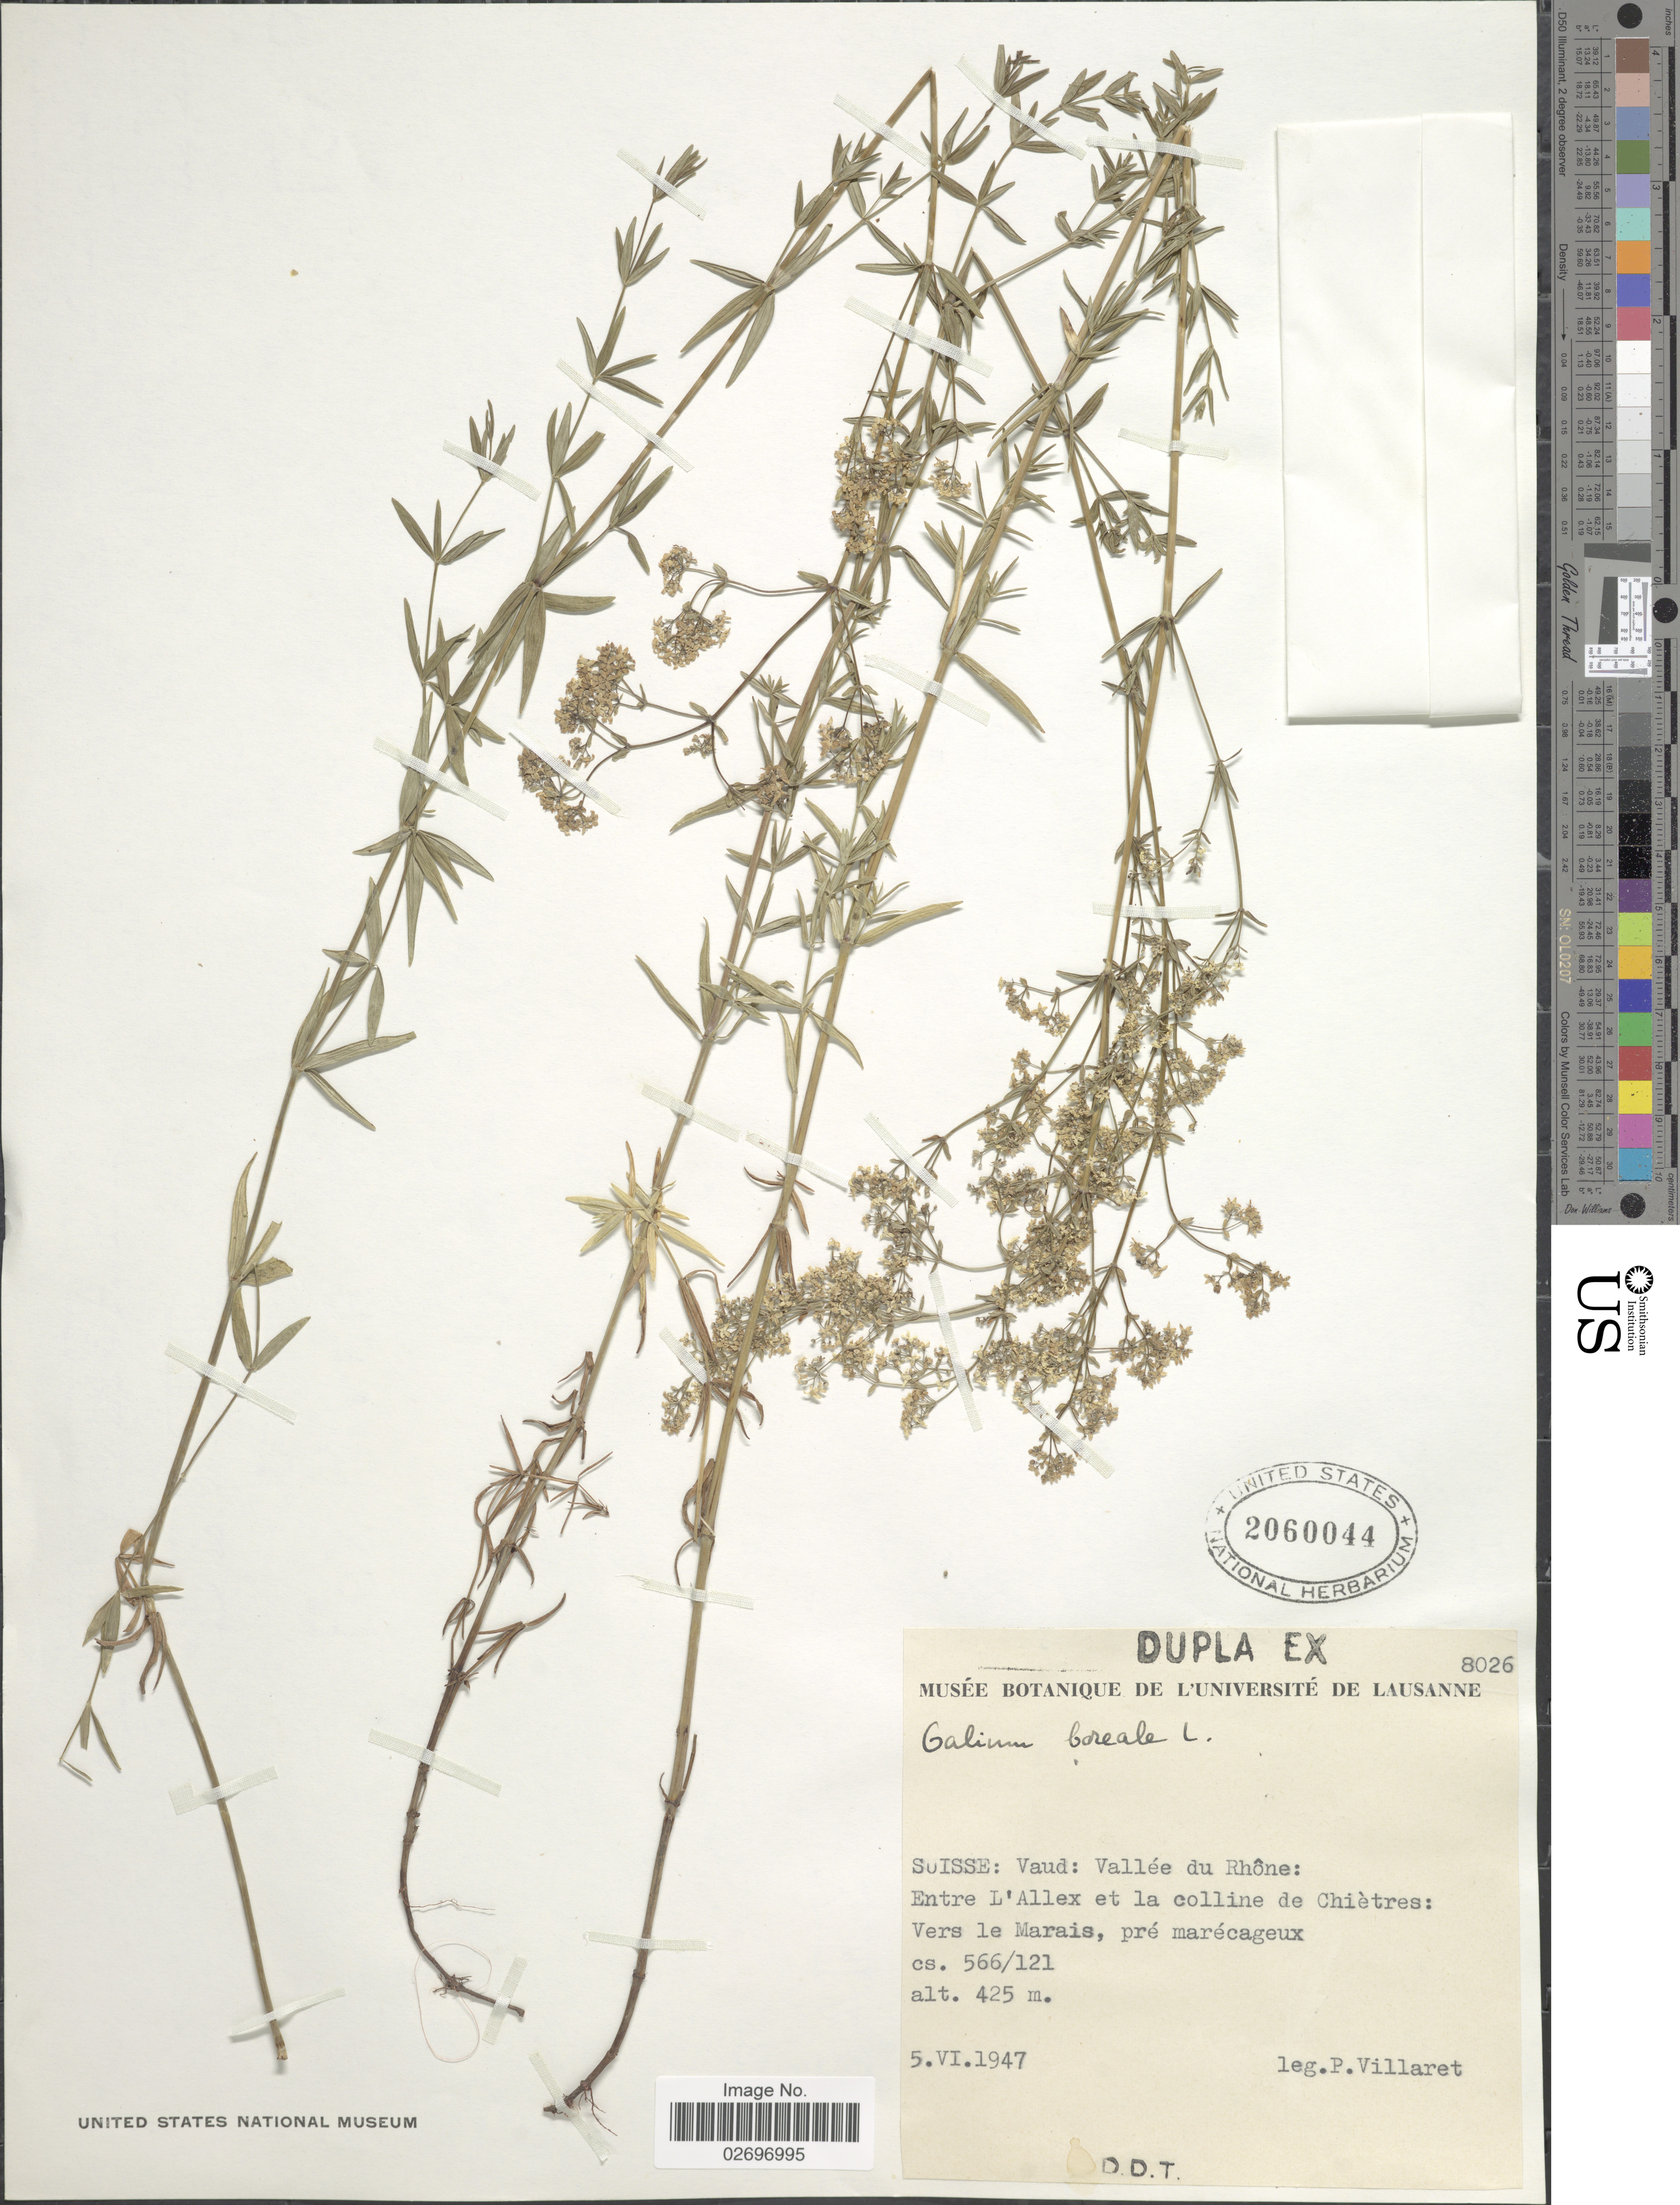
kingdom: Plantae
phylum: Tracheophyta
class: Magnoliopsida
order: Gentianales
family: Rubiaceae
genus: Galium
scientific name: Galium boreale L.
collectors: P. Villaret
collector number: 8026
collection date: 1947-06-05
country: Switzerland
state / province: Vaud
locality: Suisse: Valle du Rhone: Entre L'Allex et la colline de Chietres: Vers le Marais, pre marcegaeux cs. 566/121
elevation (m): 425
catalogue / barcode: US 2060044